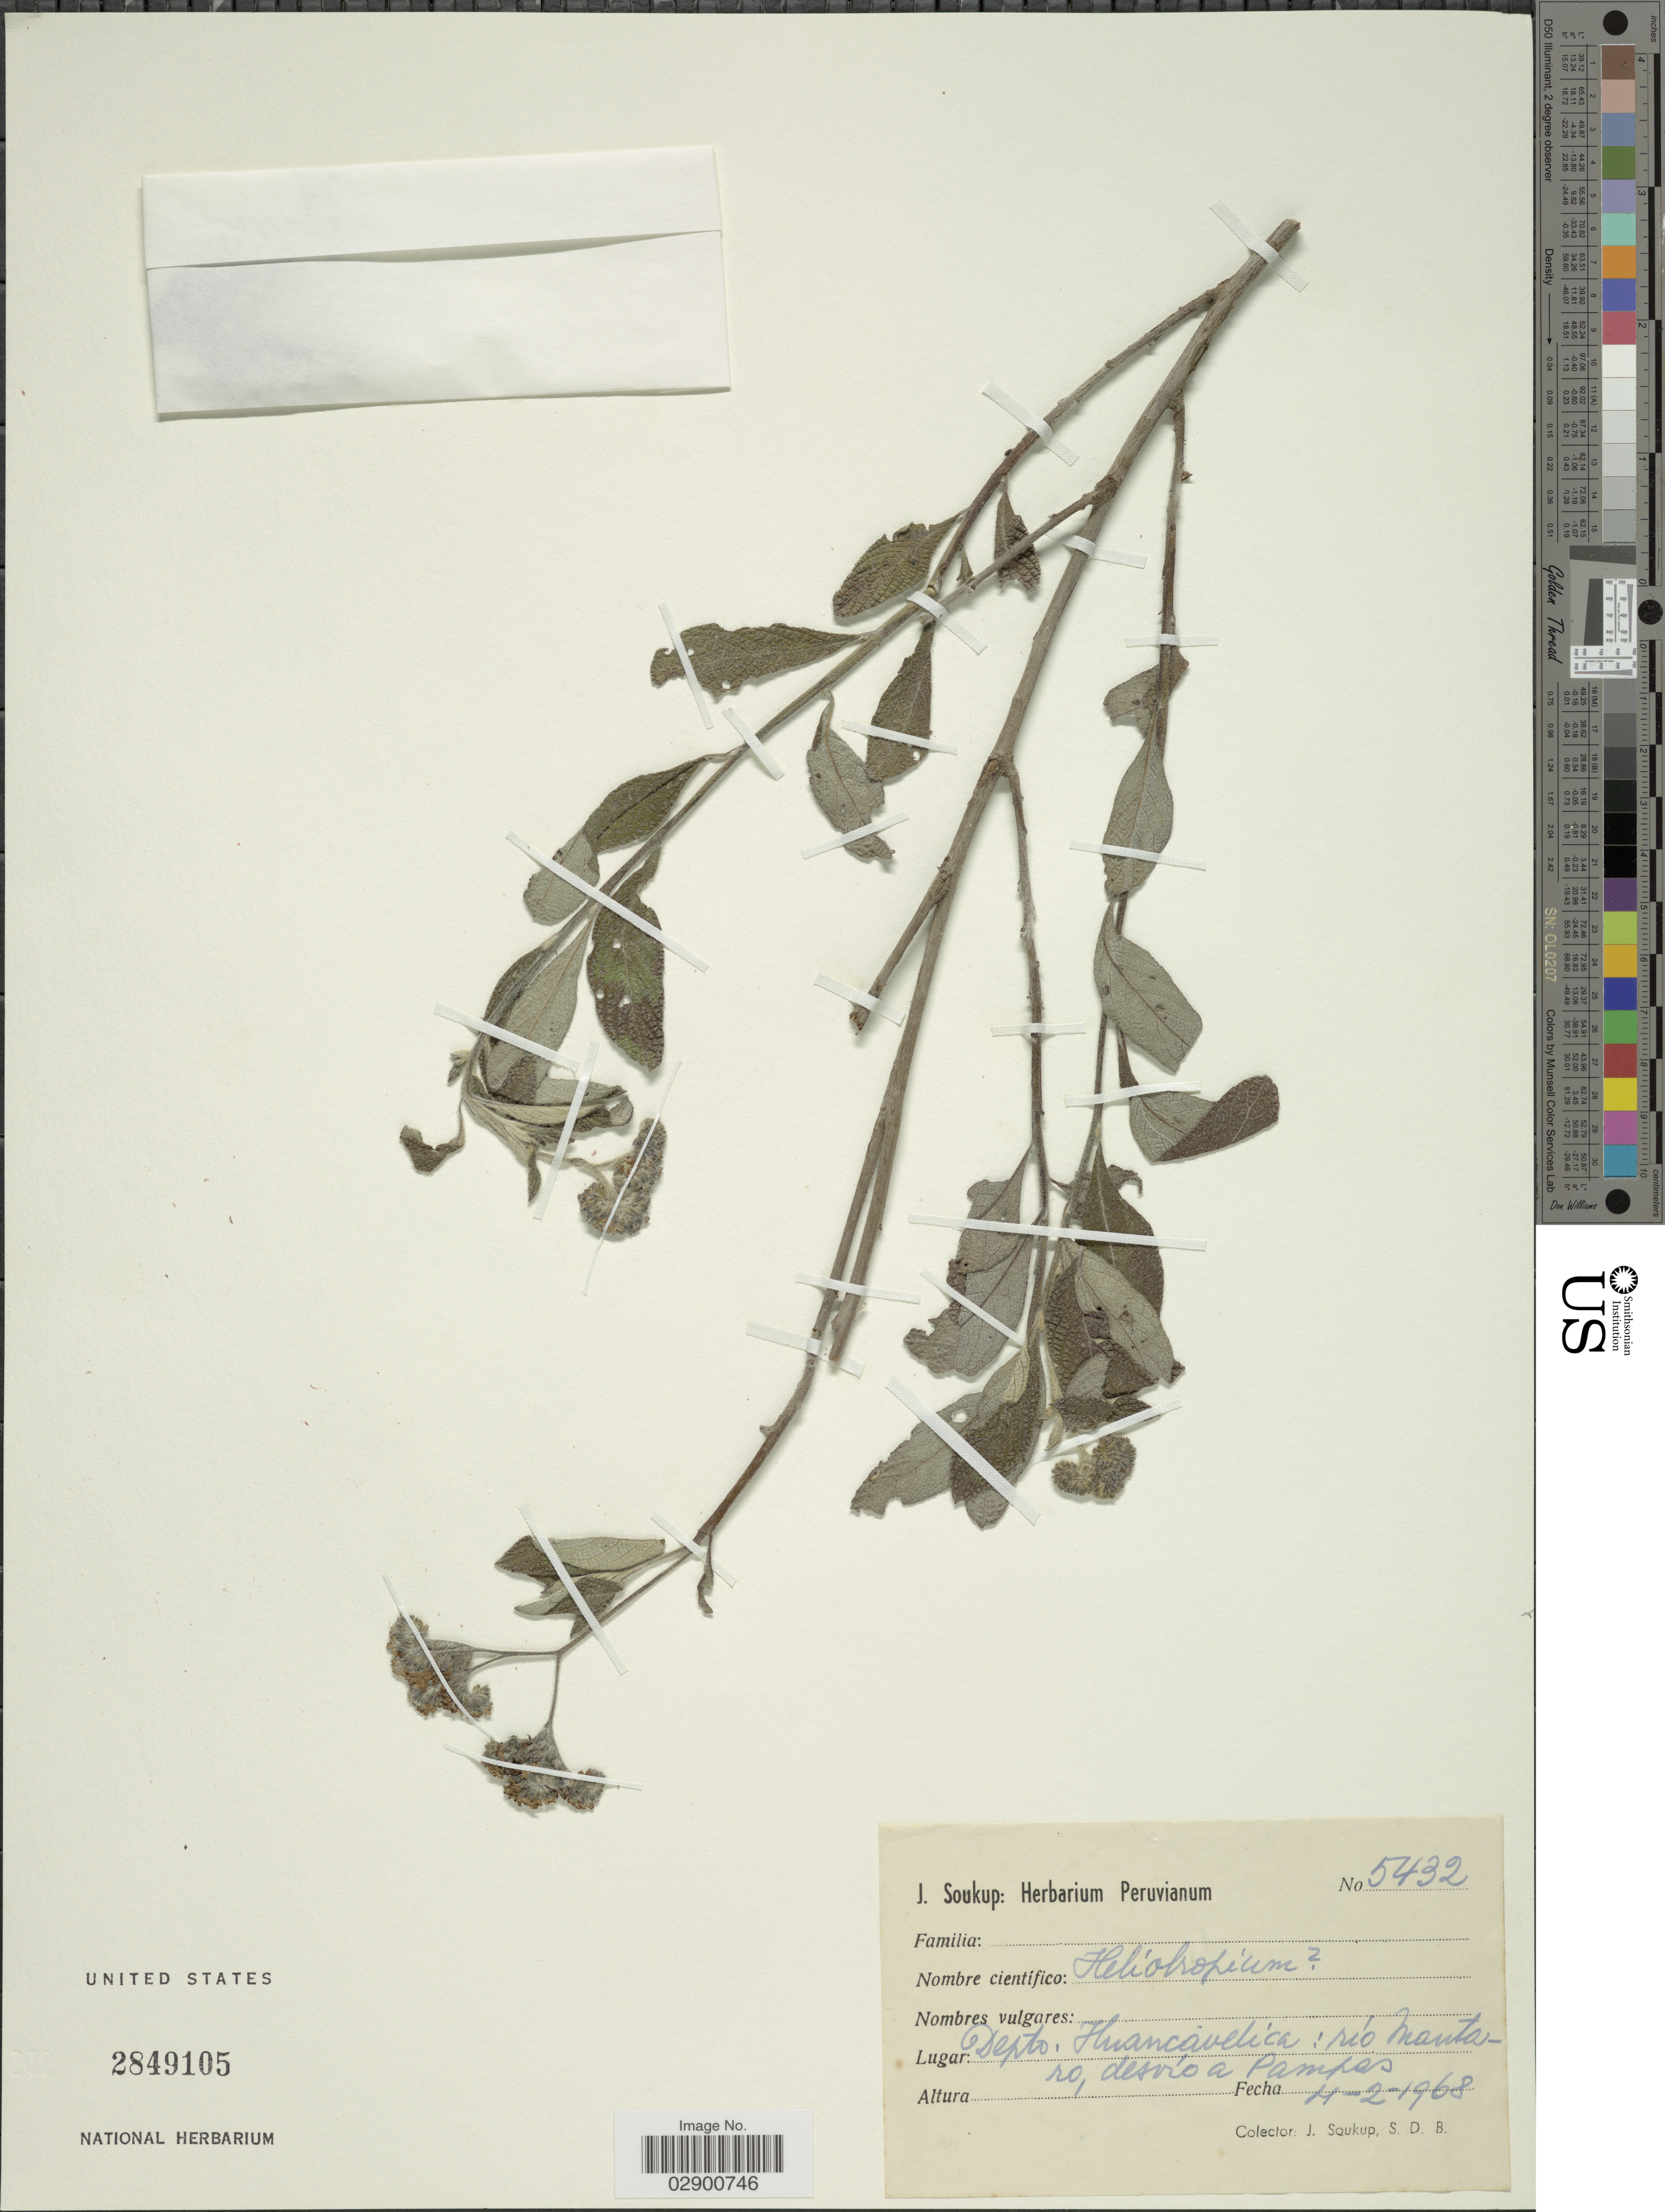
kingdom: Plantae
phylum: Tracheophyta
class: Magnoliopsida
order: Boraginales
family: Heliotropiaceae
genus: Heliotropium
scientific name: Heliotropium sp.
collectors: J. Soukup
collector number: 5432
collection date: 1968-02-04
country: Peru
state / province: Huancavelica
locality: Depto. Huancavelica: río Mantaro, desvío a Pampas.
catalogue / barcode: US 2849105